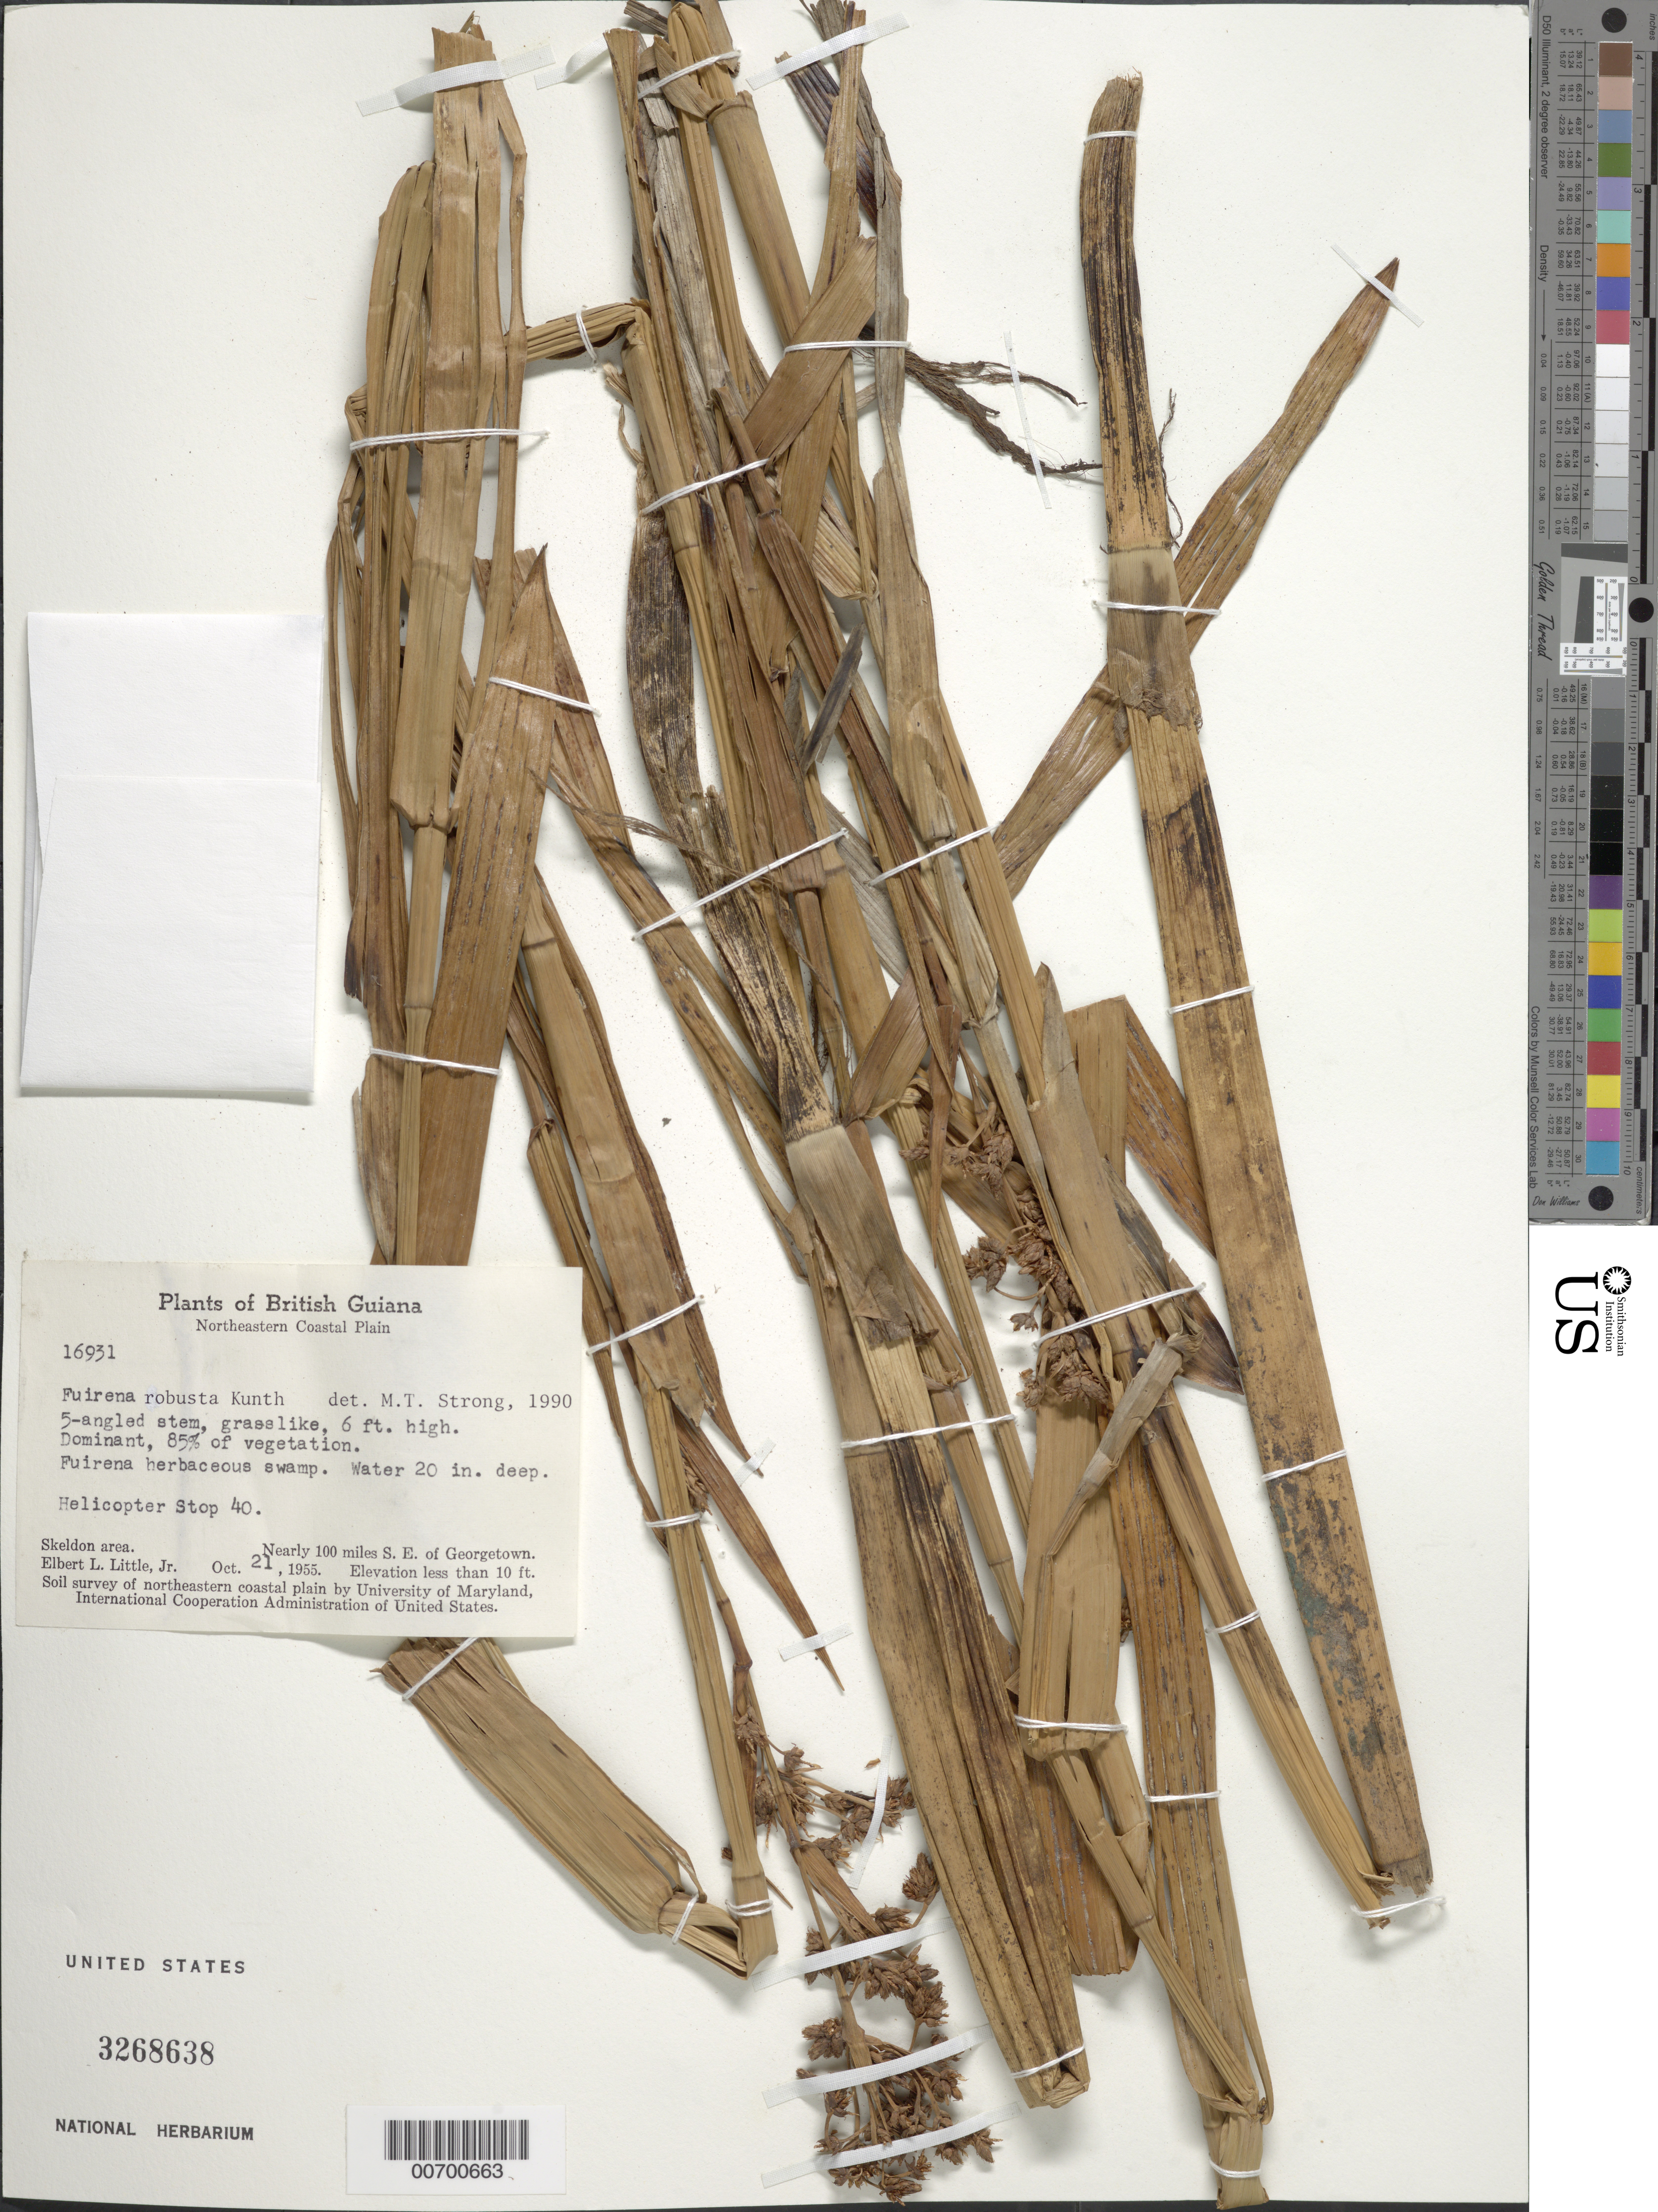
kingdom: Plantae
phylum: Tracheophyta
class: Liliopsida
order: Poales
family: Cyperaceae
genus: Fuirena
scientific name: Fuirena robusta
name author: Kunth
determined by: Strong, M. T., (US), Smithsonian Institution - National Museum of Natural History (UNITED STATES)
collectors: E. L. Little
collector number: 16931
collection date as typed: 21-Oct-55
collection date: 1955-10-21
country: Guyana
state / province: E. Berbice-Corentyne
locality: Skeldon area, ca. 100 miles SE of Georgetown. Helicopter stop 40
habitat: Fuirena herbaceous swamp; water 20 inches deep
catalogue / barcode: US 3268638